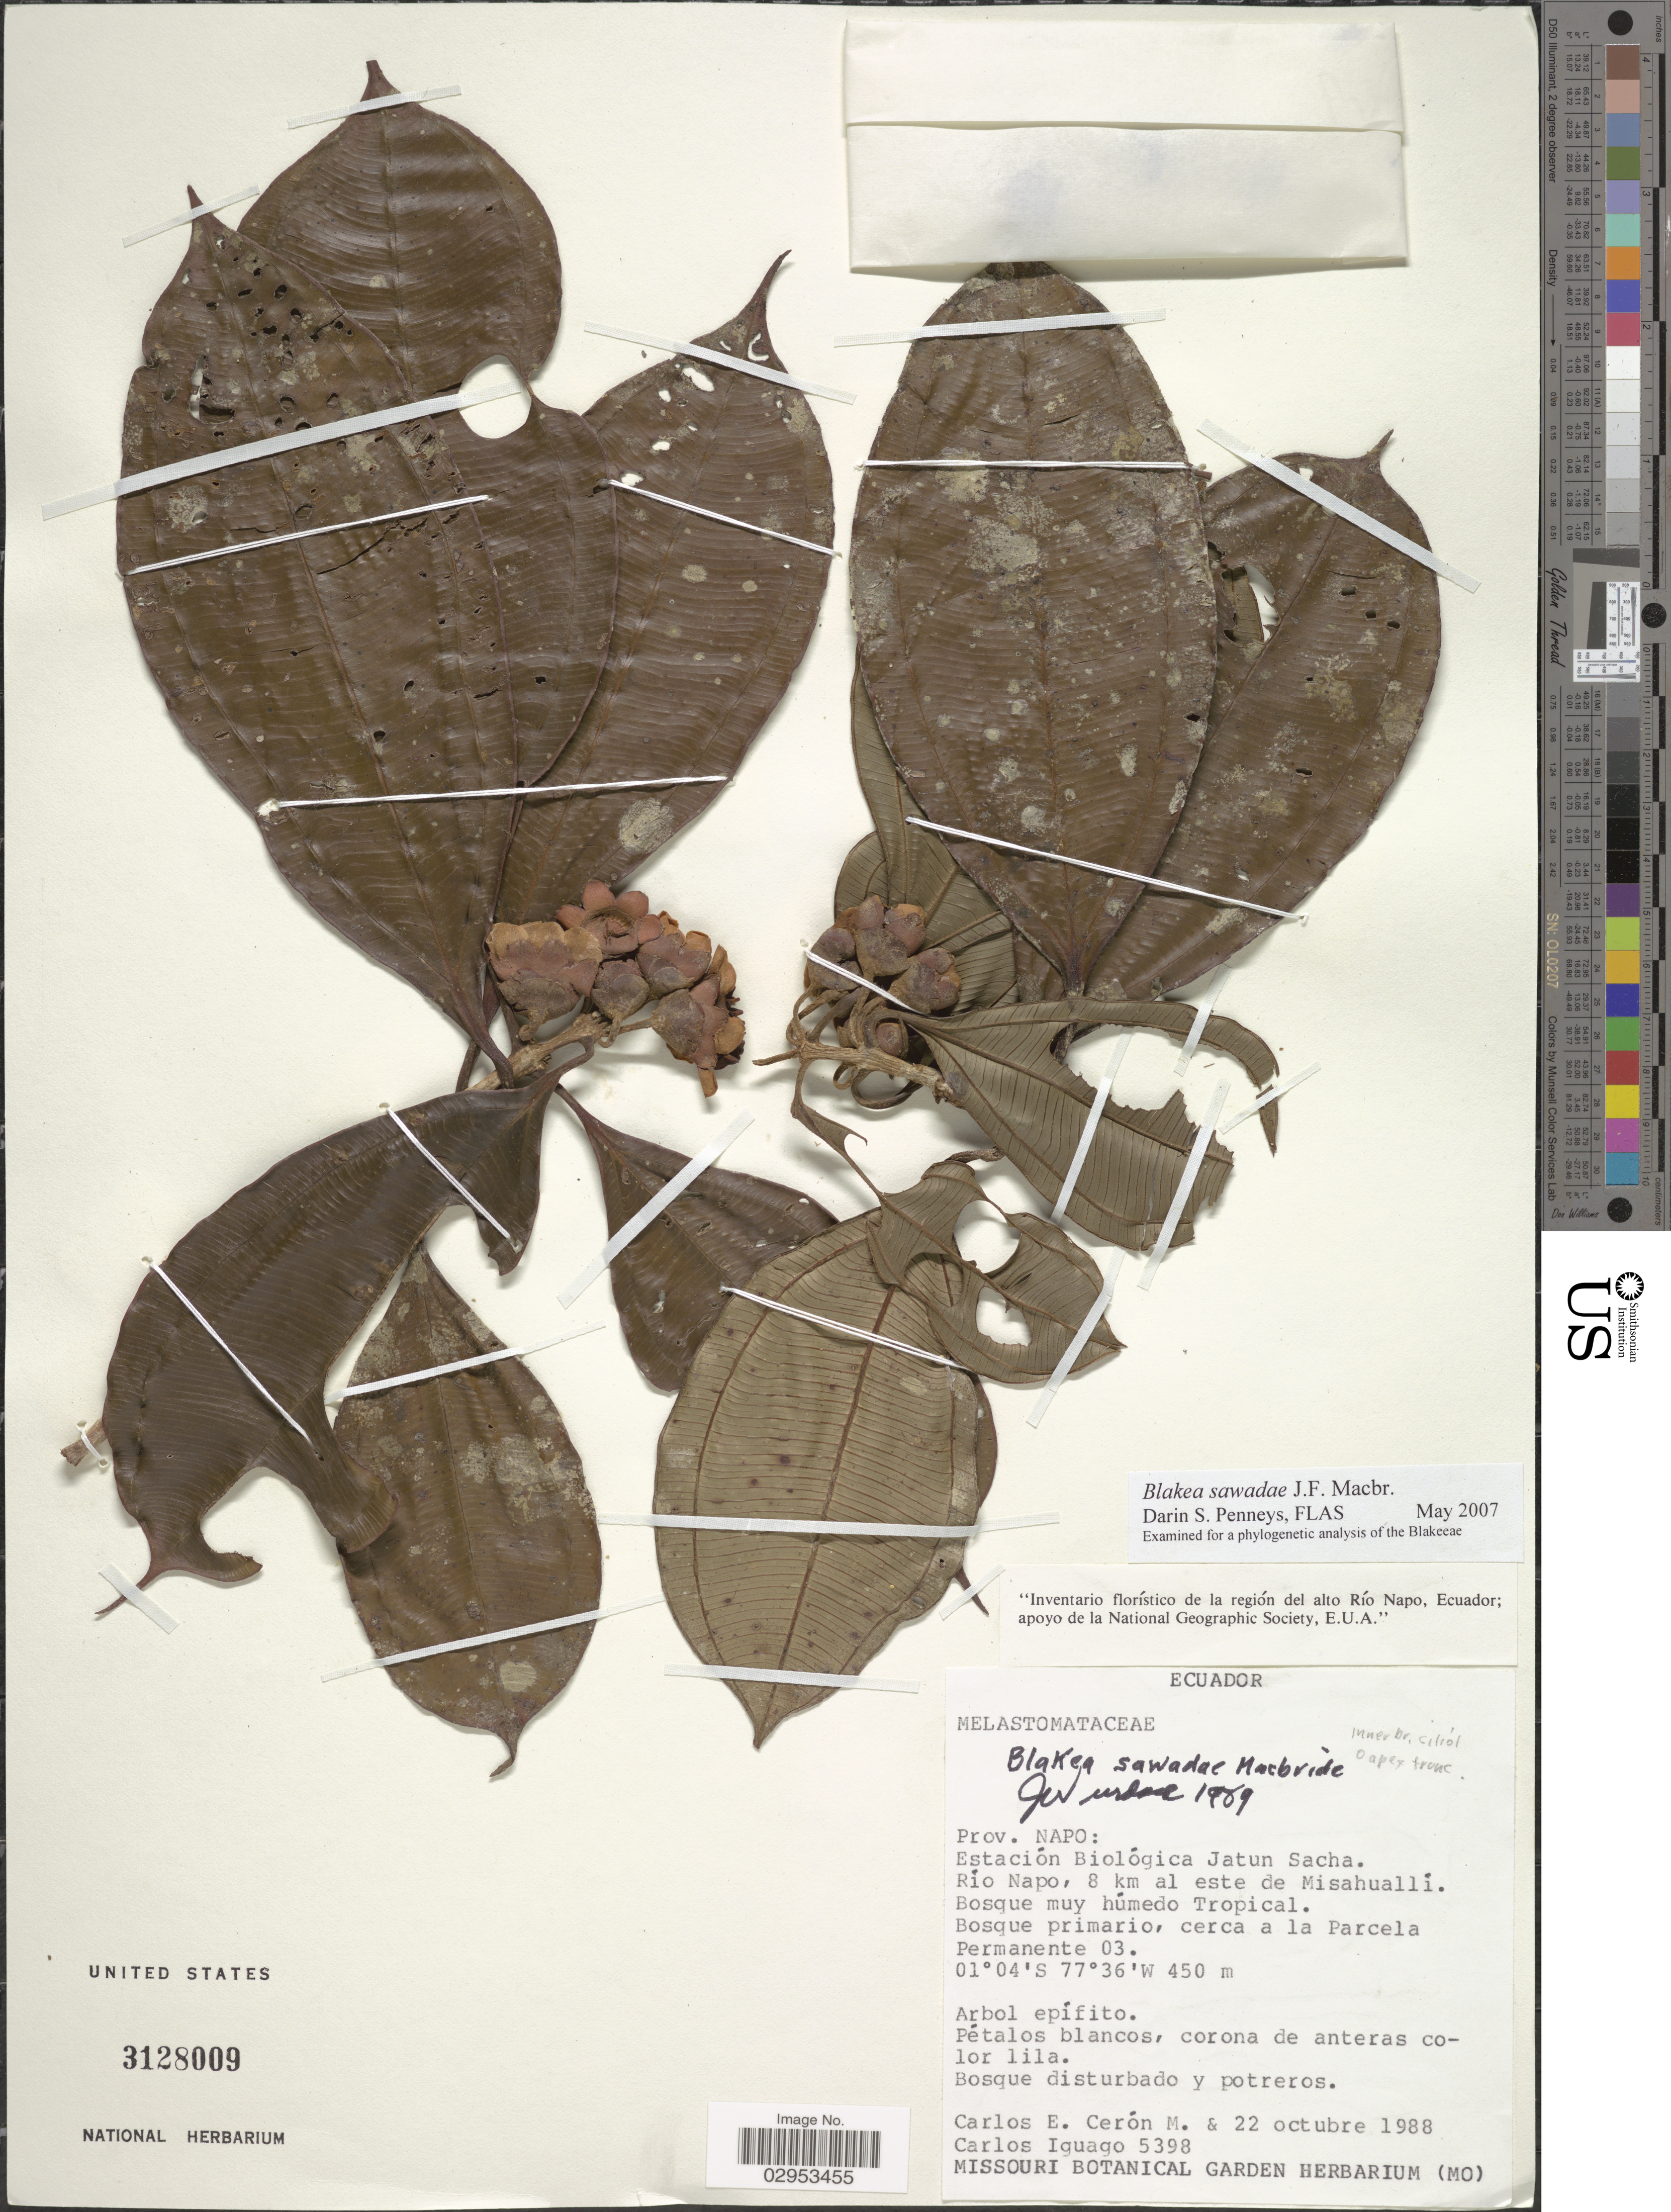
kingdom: Plantae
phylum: Tracheophyta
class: Magnoliopsida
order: Myrtales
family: Melastomataceae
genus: Blakea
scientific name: Blakea sawadae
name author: J.F. Macbr.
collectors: C. E. Cerón M. & C. Iguago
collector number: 5398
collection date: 1988-10-22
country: Ecuador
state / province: Napo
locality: Estación Biológica Jatun Sacha. Río Napo, 8 km al este de Misahuallí. Cerca a la Parcela Permanente 03.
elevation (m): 450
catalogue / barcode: US 3128008